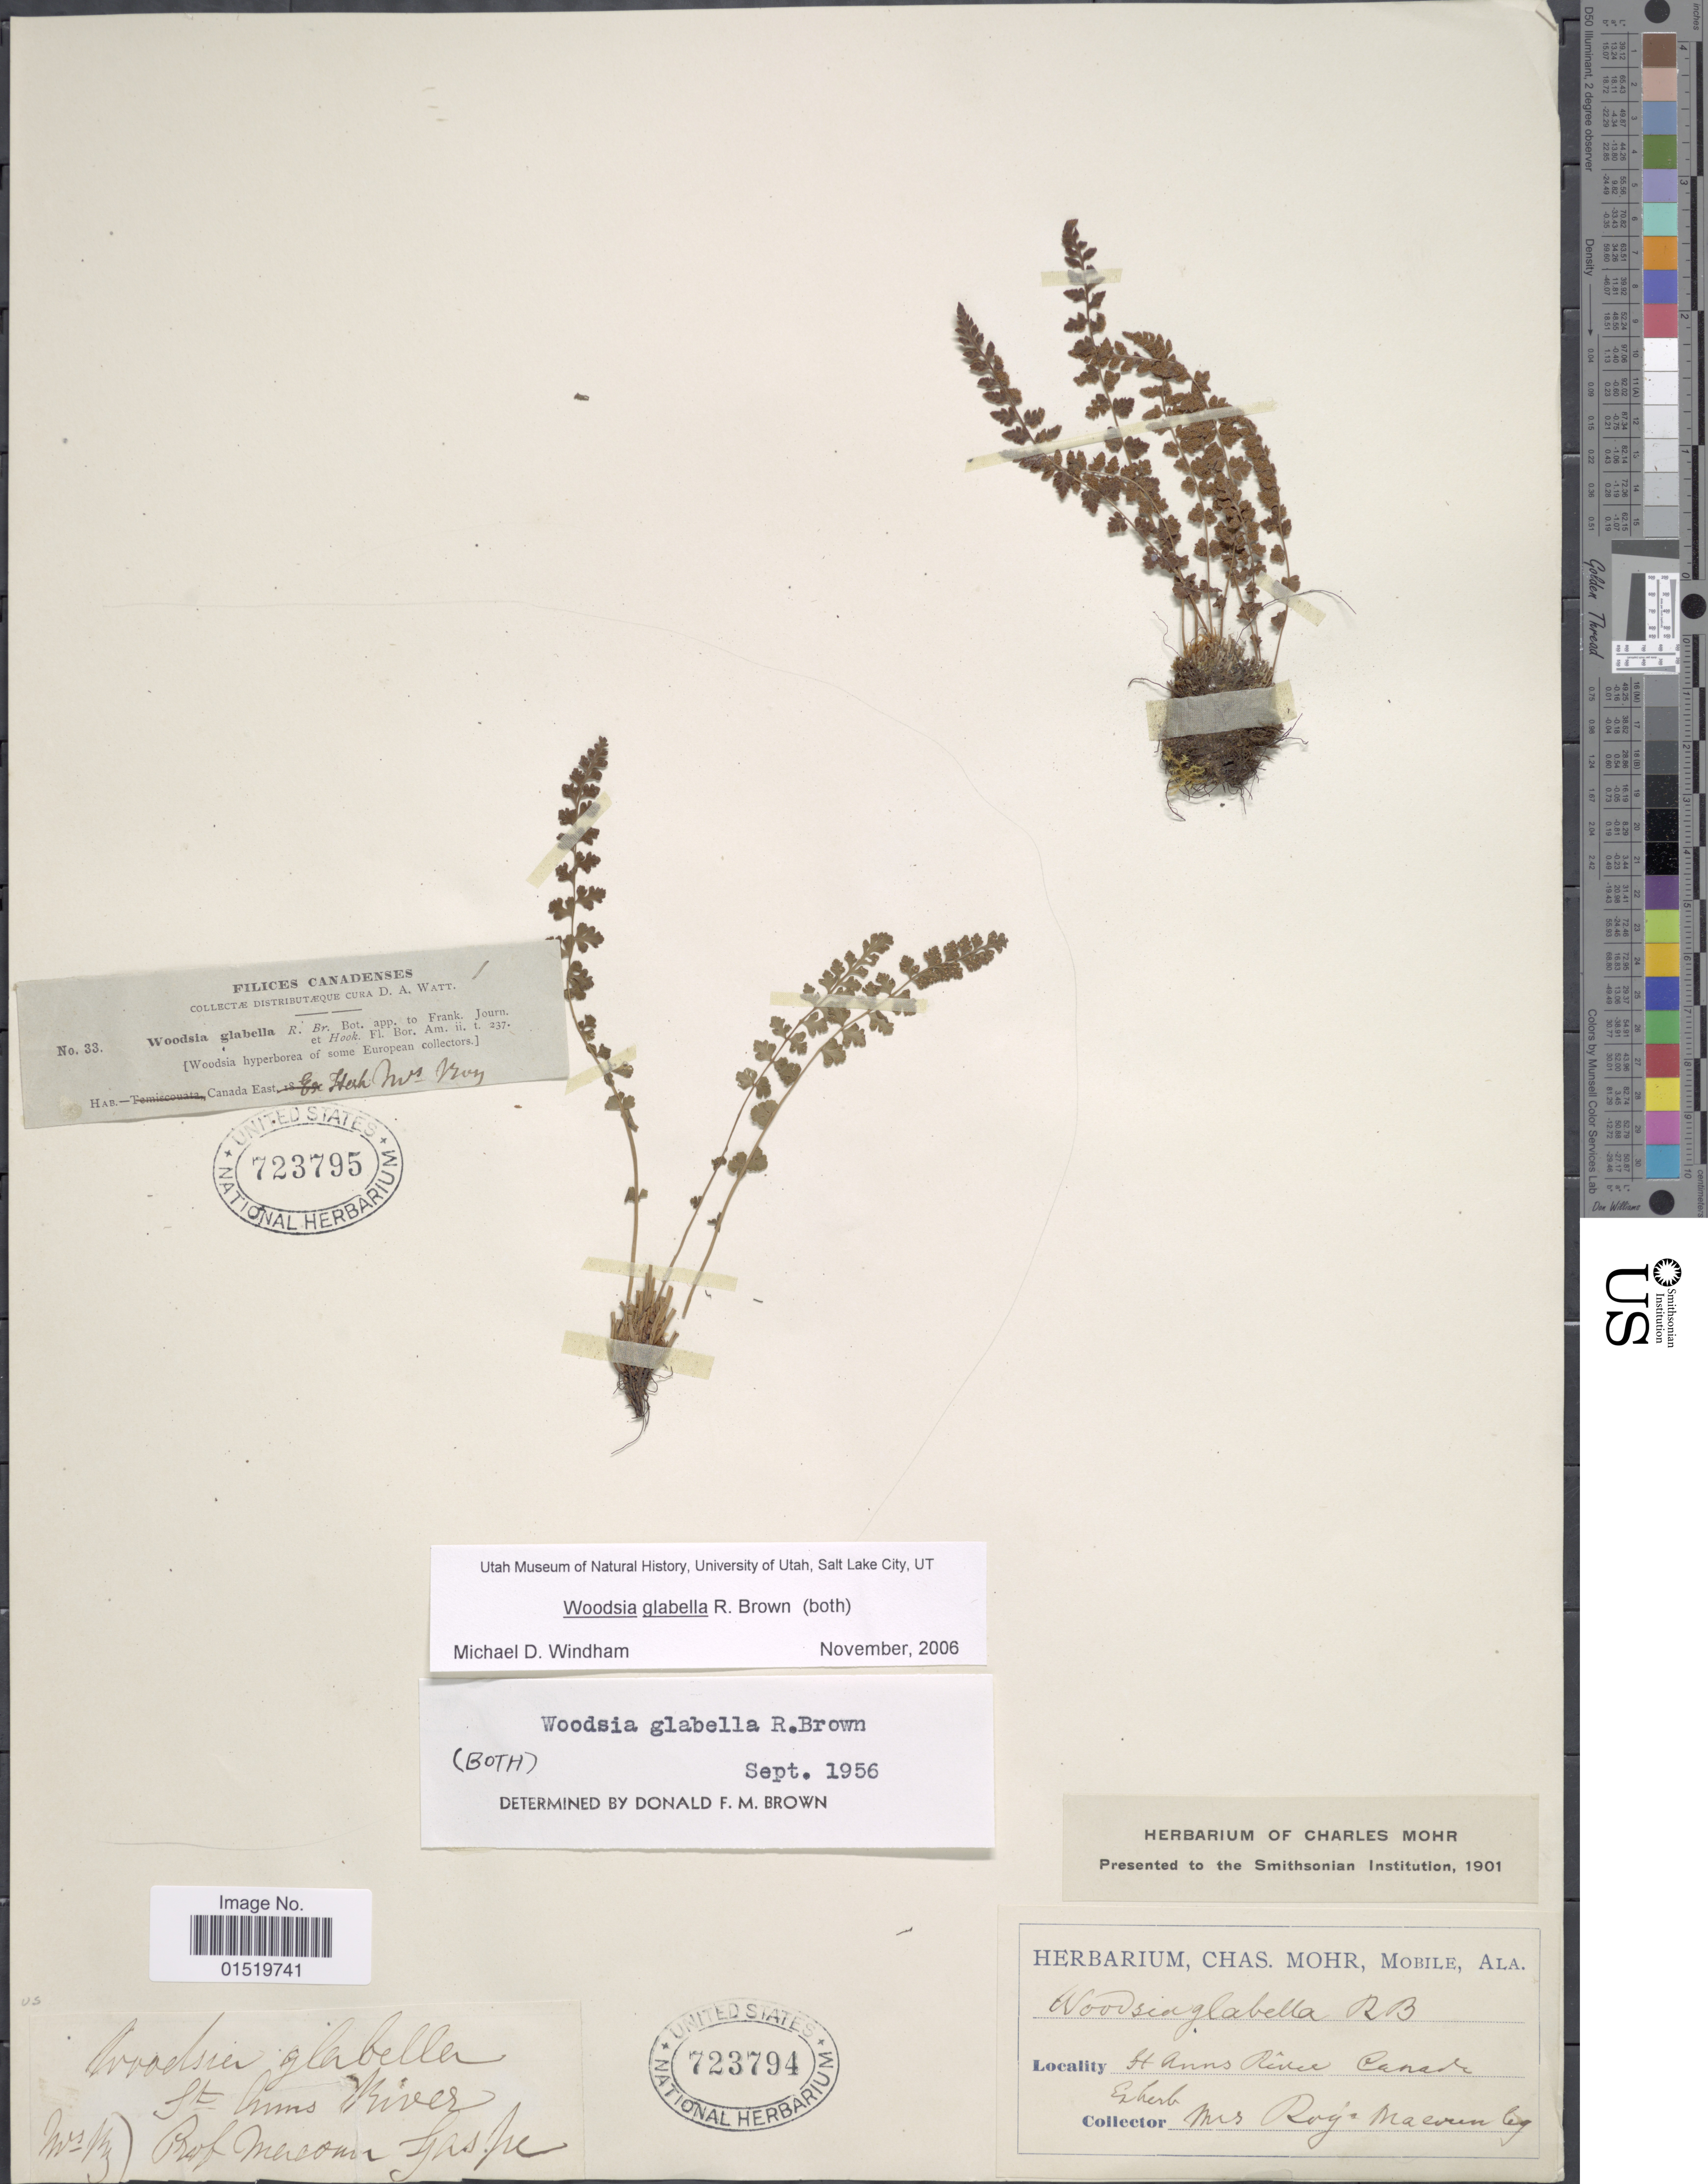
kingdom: Plantae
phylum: Tracheophyta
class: Polypodiopsida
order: Polypodiales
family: Woodsiaceae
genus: Woodsia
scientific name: Woodsia glabella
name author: R. Br.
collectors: ex herb. Mrs. Roy Maerun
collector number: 33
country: Canada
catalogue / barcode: US 723795-2